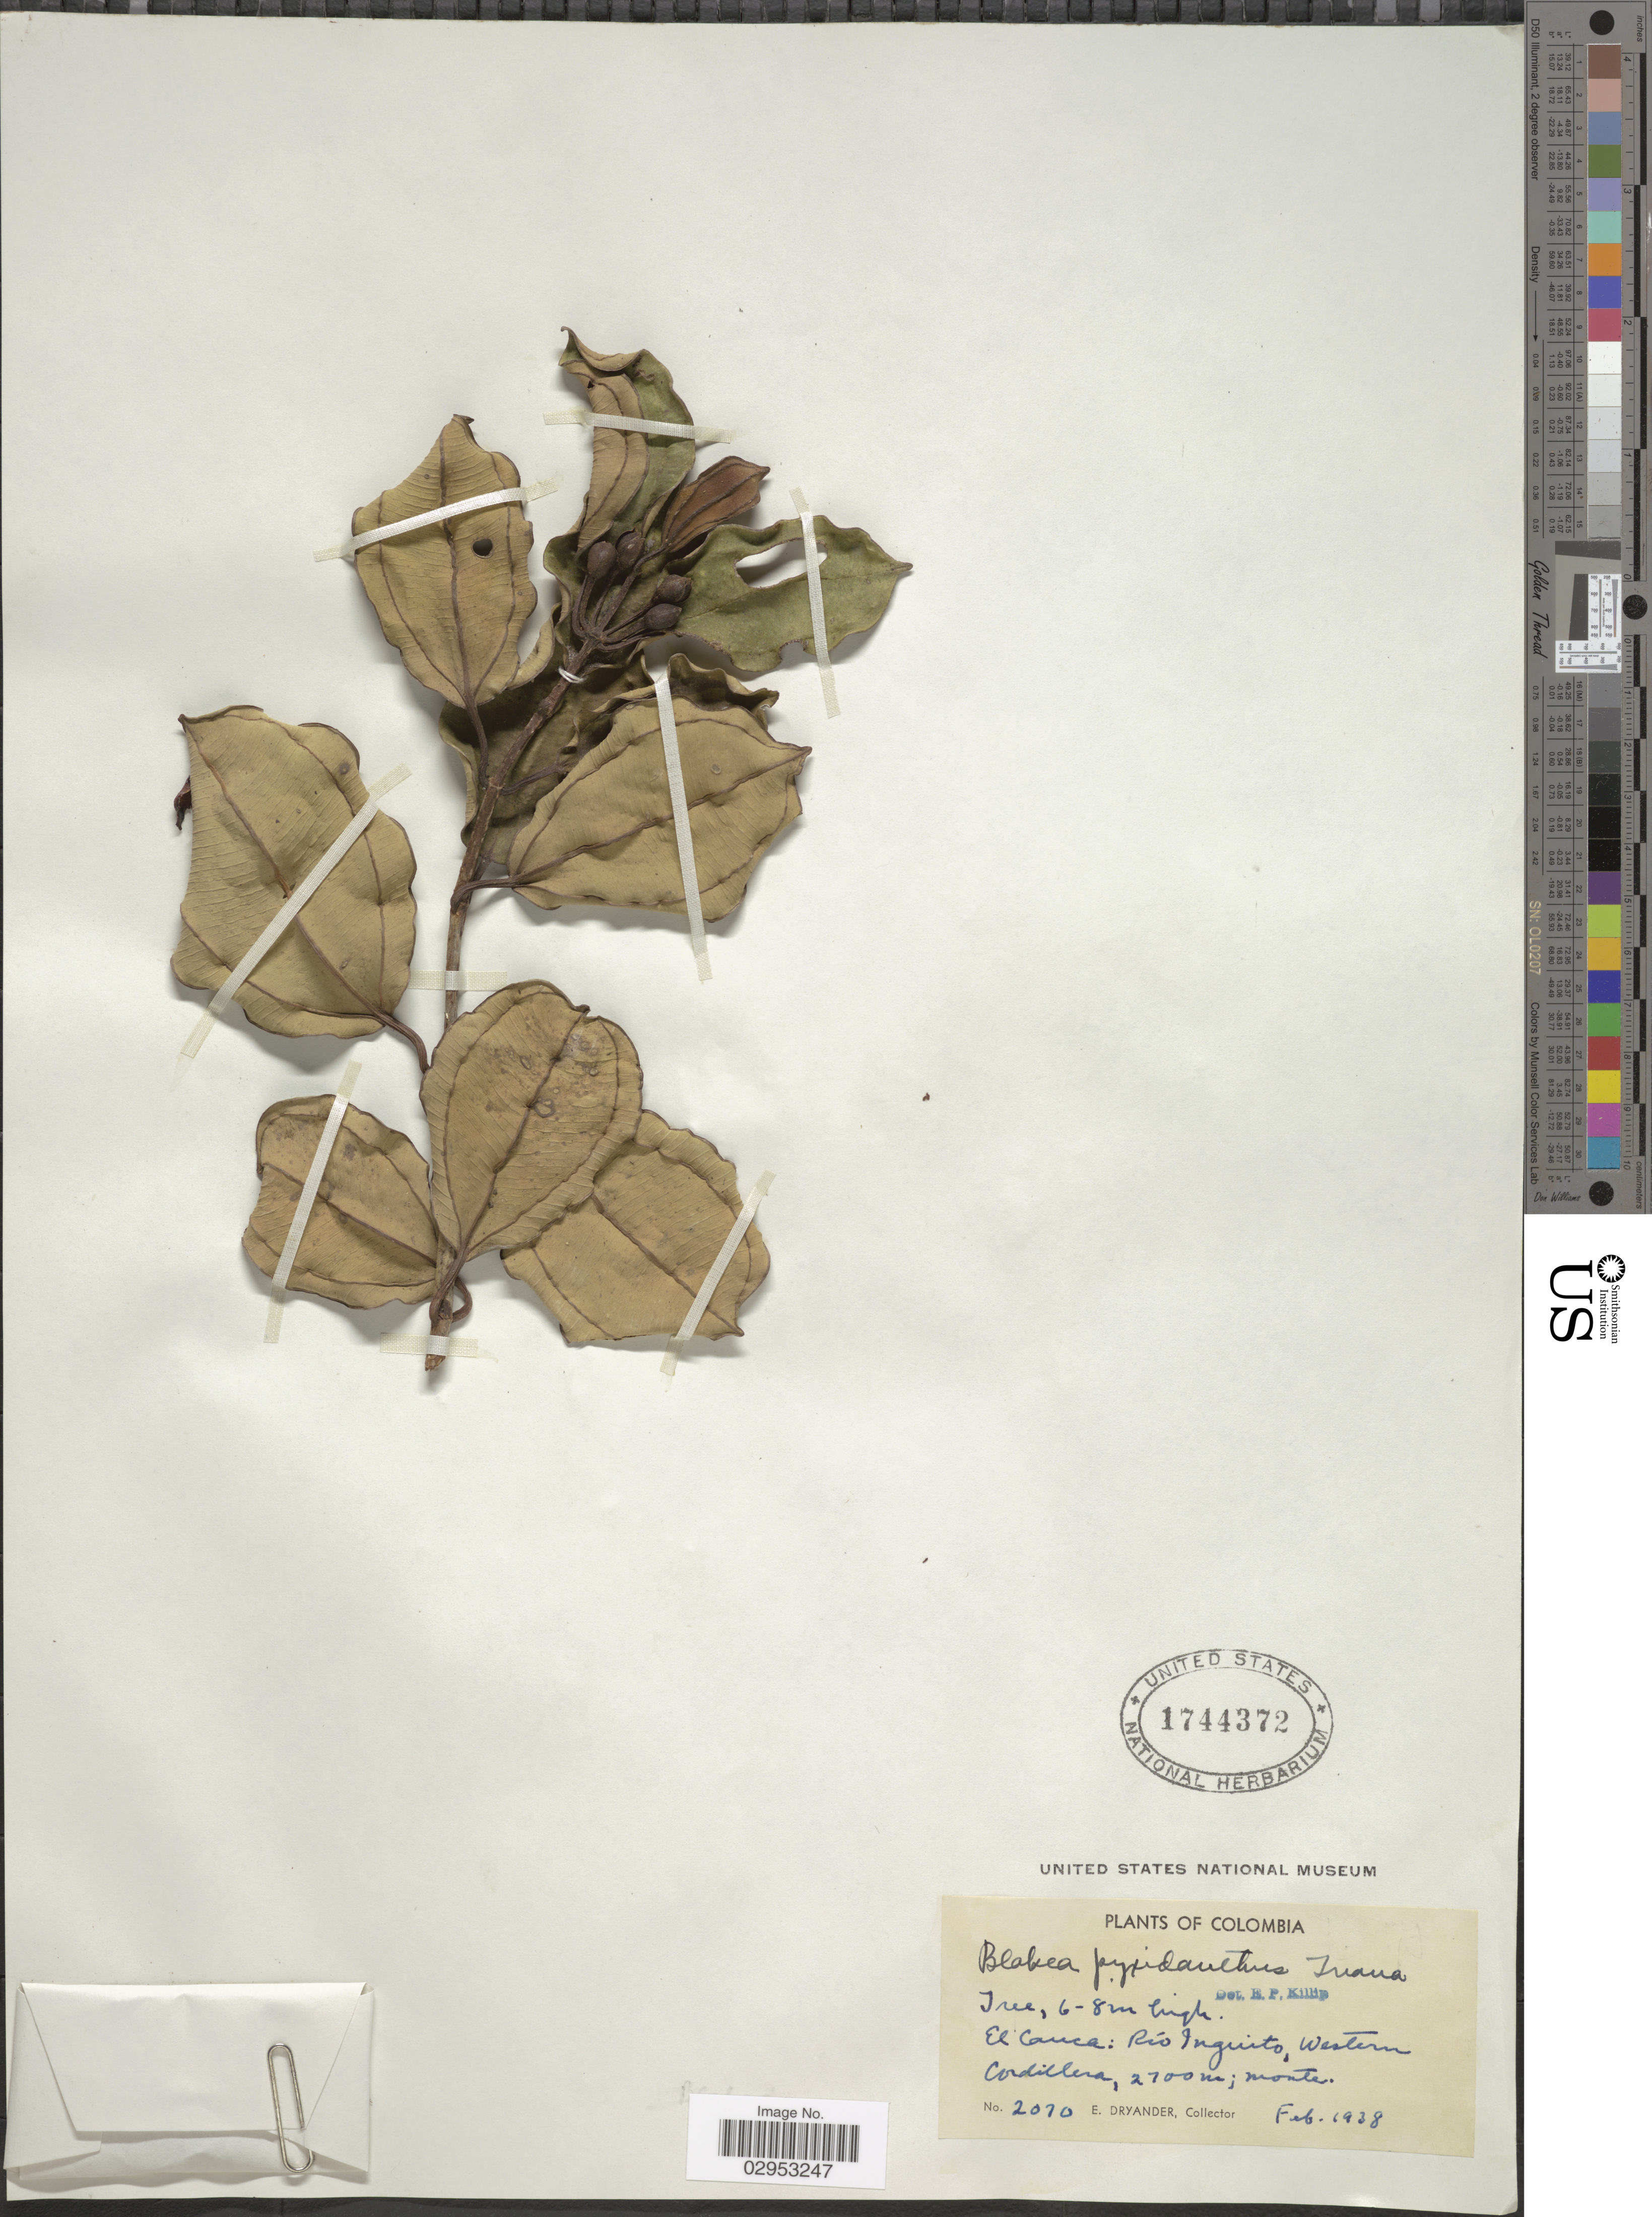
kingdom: Plantae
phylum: Tracheophyta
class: Magnoliopsida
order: Myrtales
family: Melastomataceae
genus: Blakea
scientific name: Blakea pyxidanthus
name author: Triana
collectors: E. Dryander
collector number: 2070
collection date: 1938-02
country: Colombia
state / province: Valle del Cauca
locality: El Cacua: Río Inguito, Western Cordillera, montes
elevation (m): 2700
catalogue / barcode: US 1744372